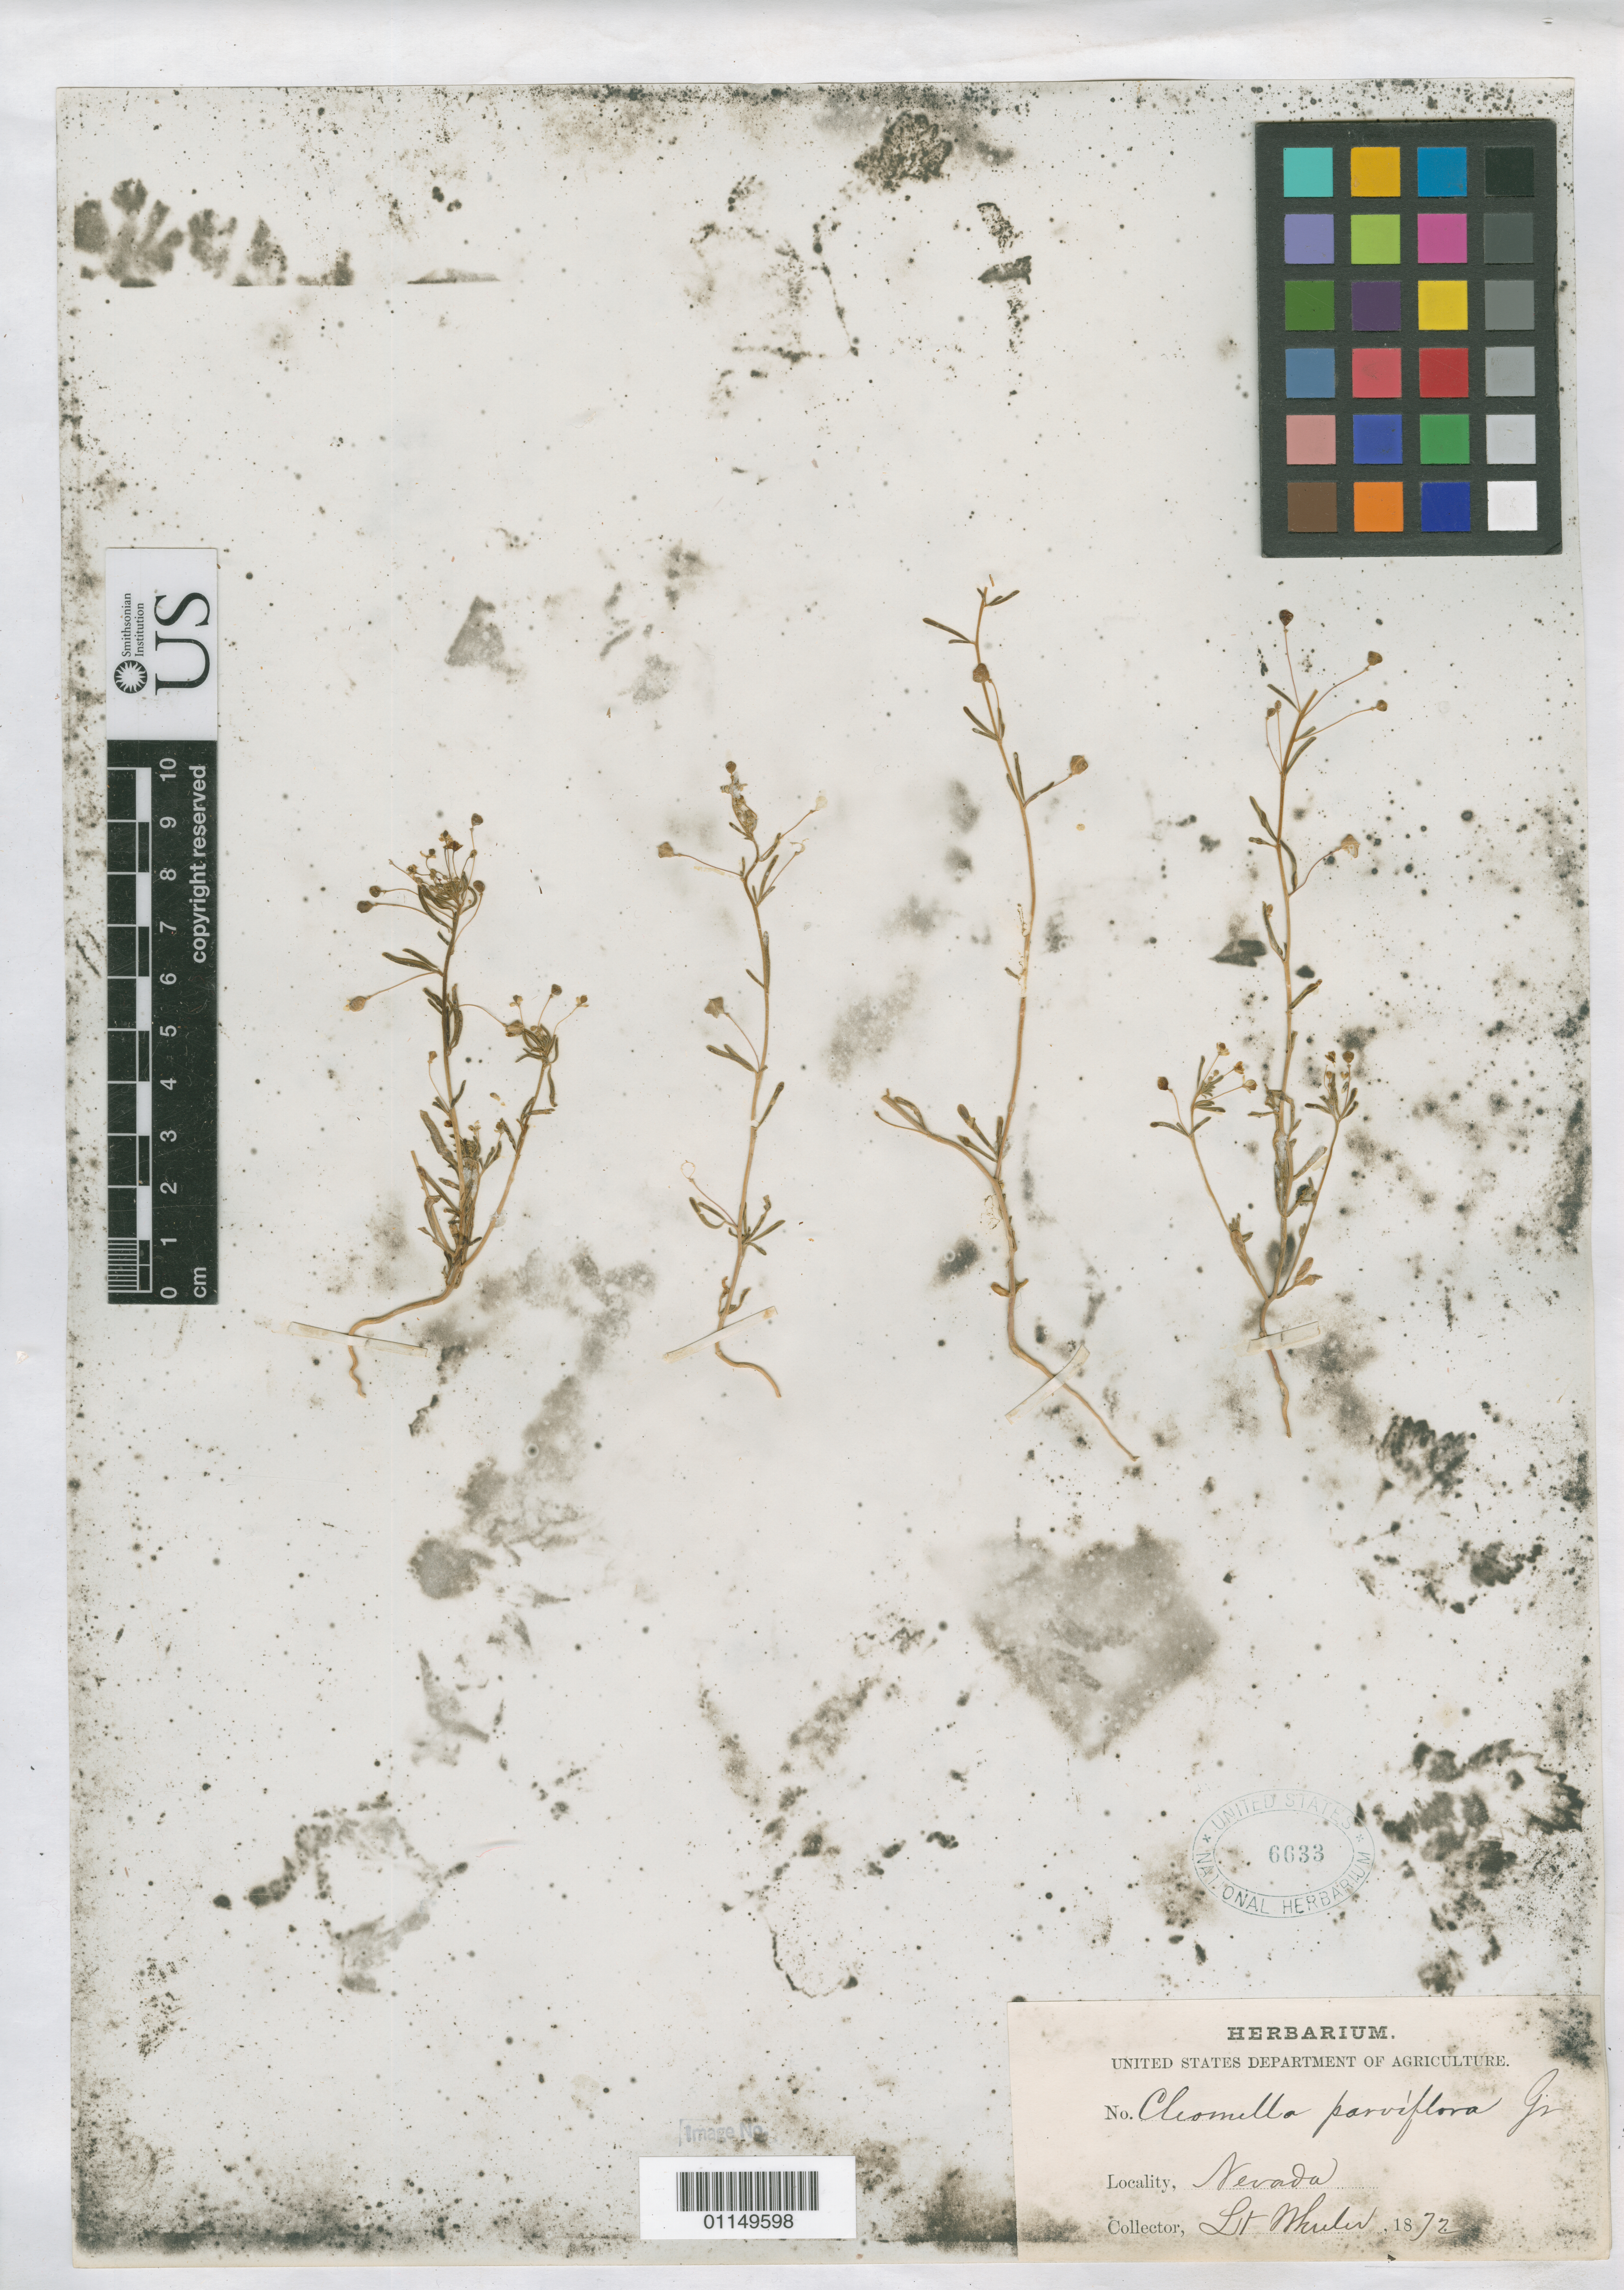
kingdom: Plantae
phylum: Tracheophyta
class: Magnoliopsida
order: Brassicales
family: Cleomaceae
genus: Cleomella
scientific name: Cleomella parviflora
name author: A. Gray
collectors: J. Wheeler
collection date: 1872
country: United States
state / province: Nevada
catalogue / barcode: US 6633